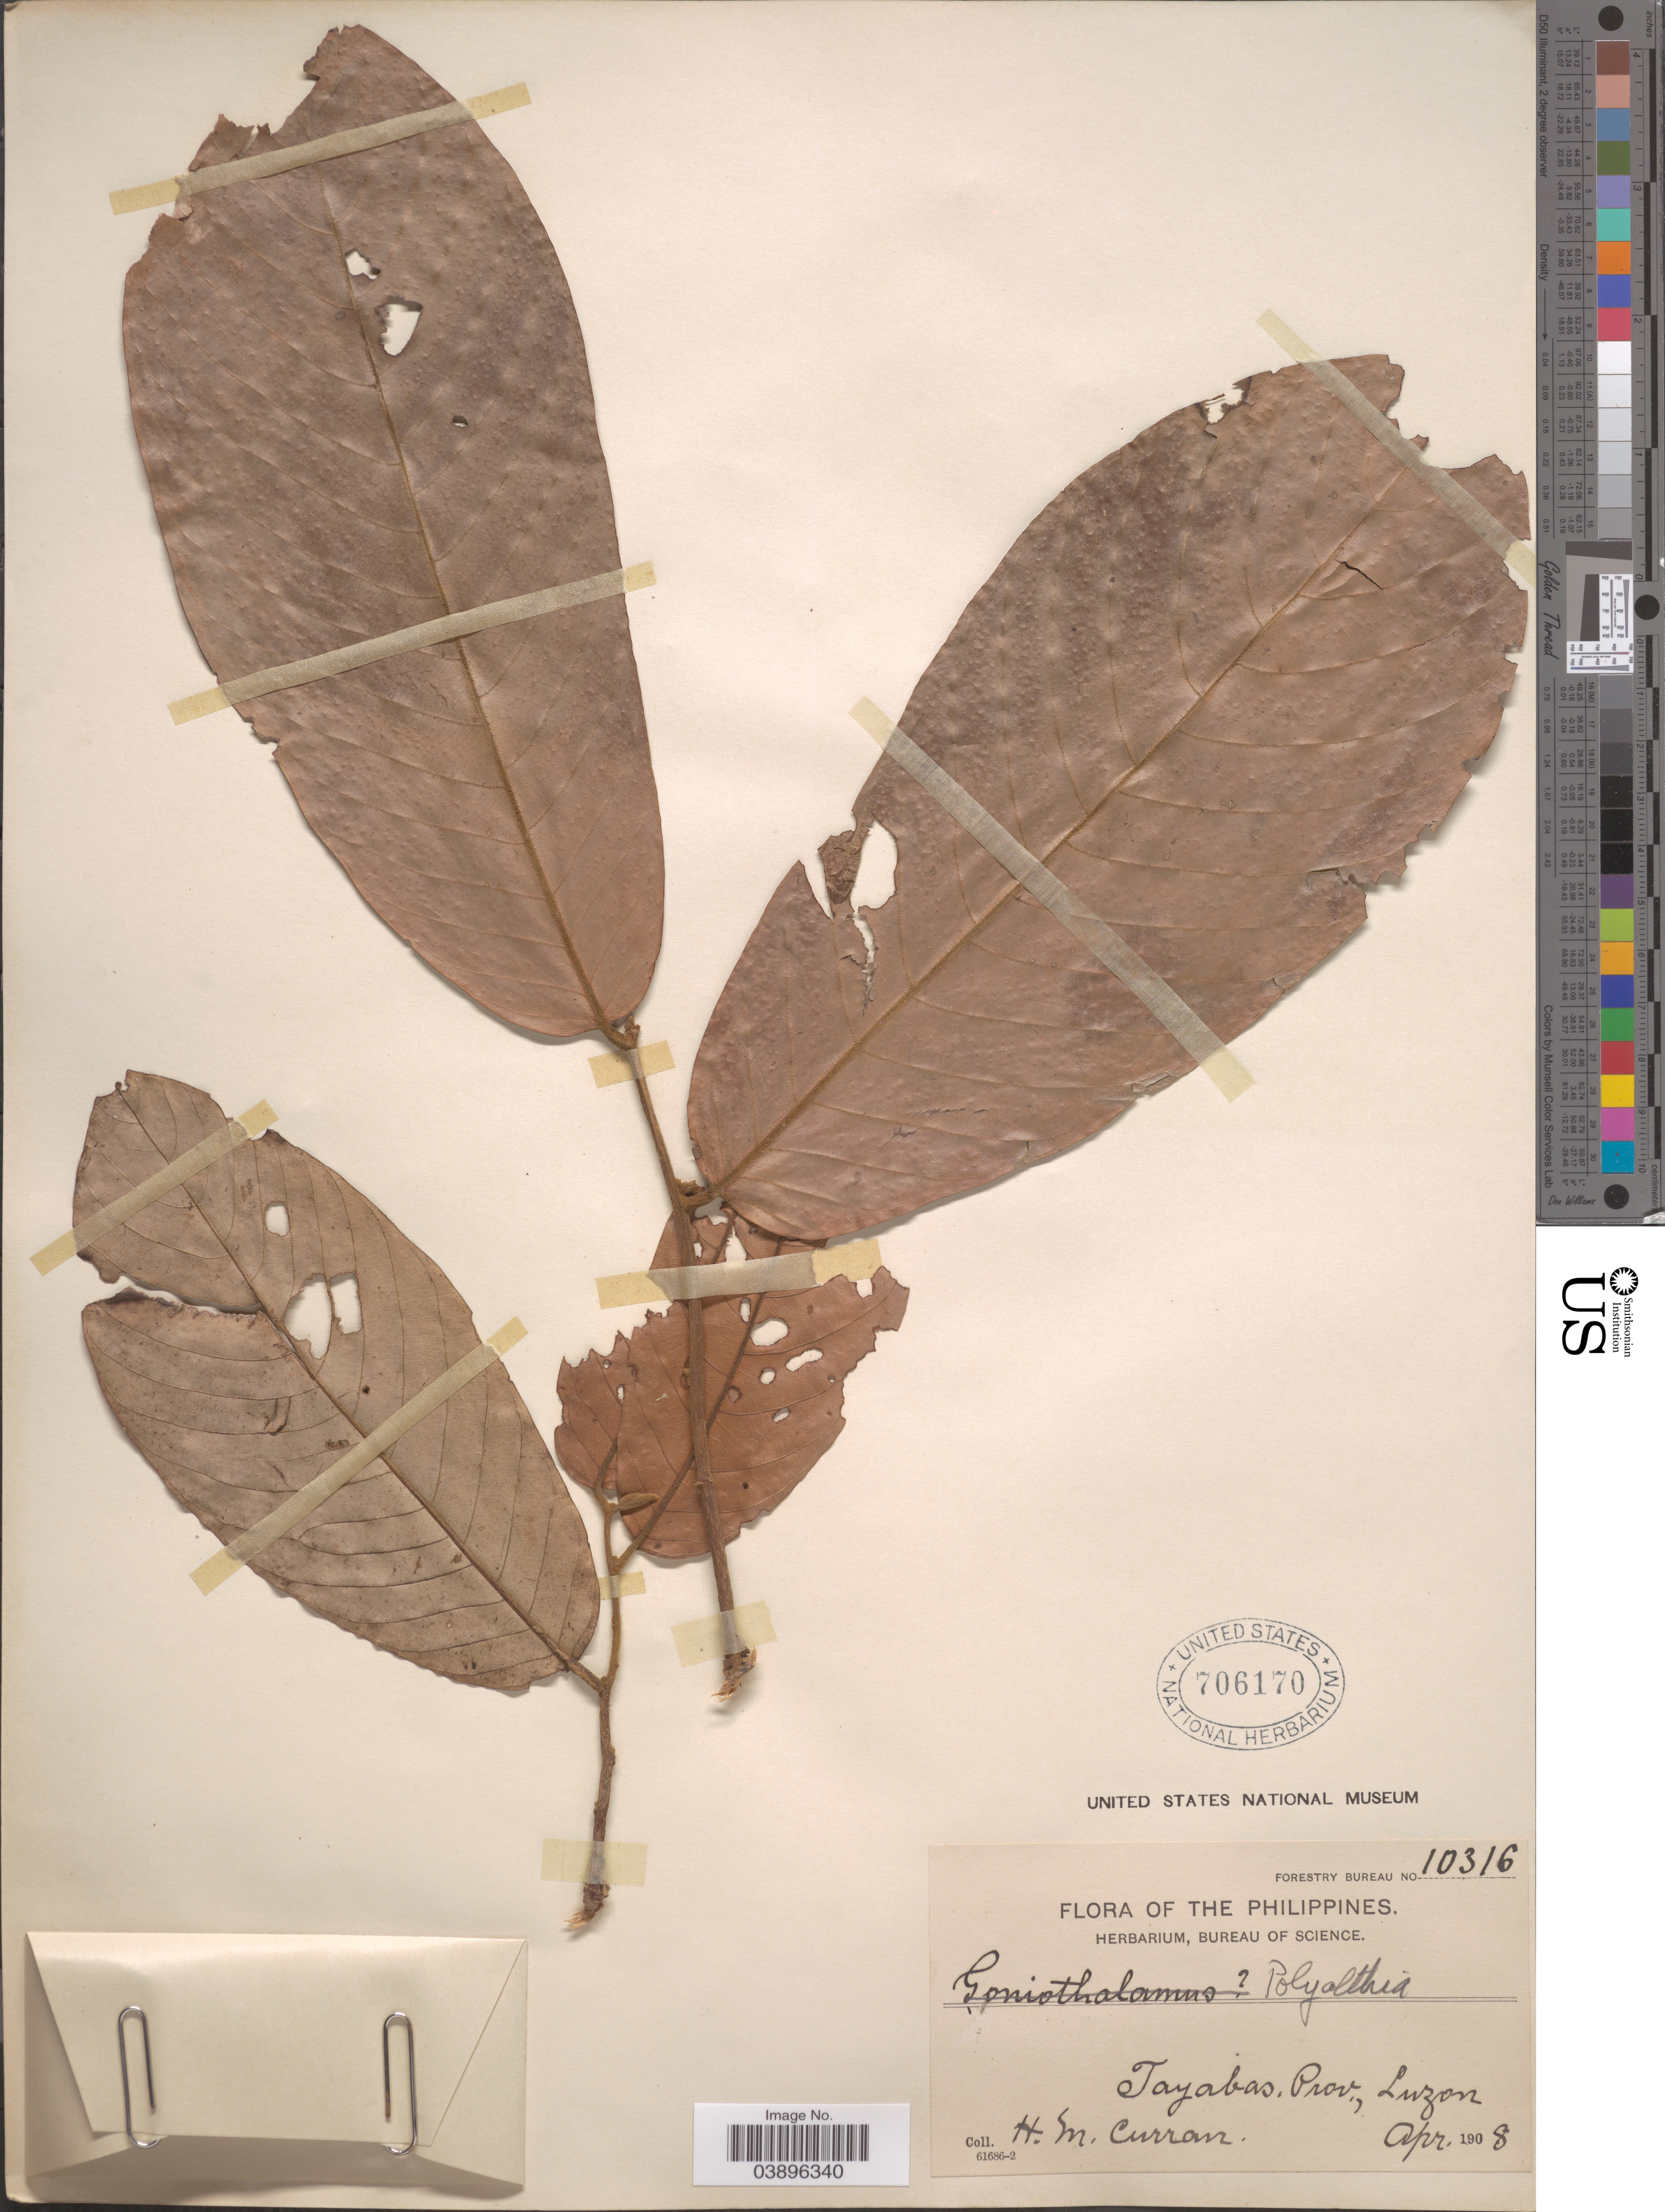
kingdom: Plantae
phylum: Tracheophyta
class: Magnoliopsida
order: Magnoliales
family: Annonaceae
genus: Polyalthia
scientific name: Polyalthia sp.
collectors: H. M. Curran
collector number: Forestry Bureau 10316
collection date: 1908-04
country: Philippines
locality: Tayabas Prov. Luzon.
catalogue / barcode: US 706170